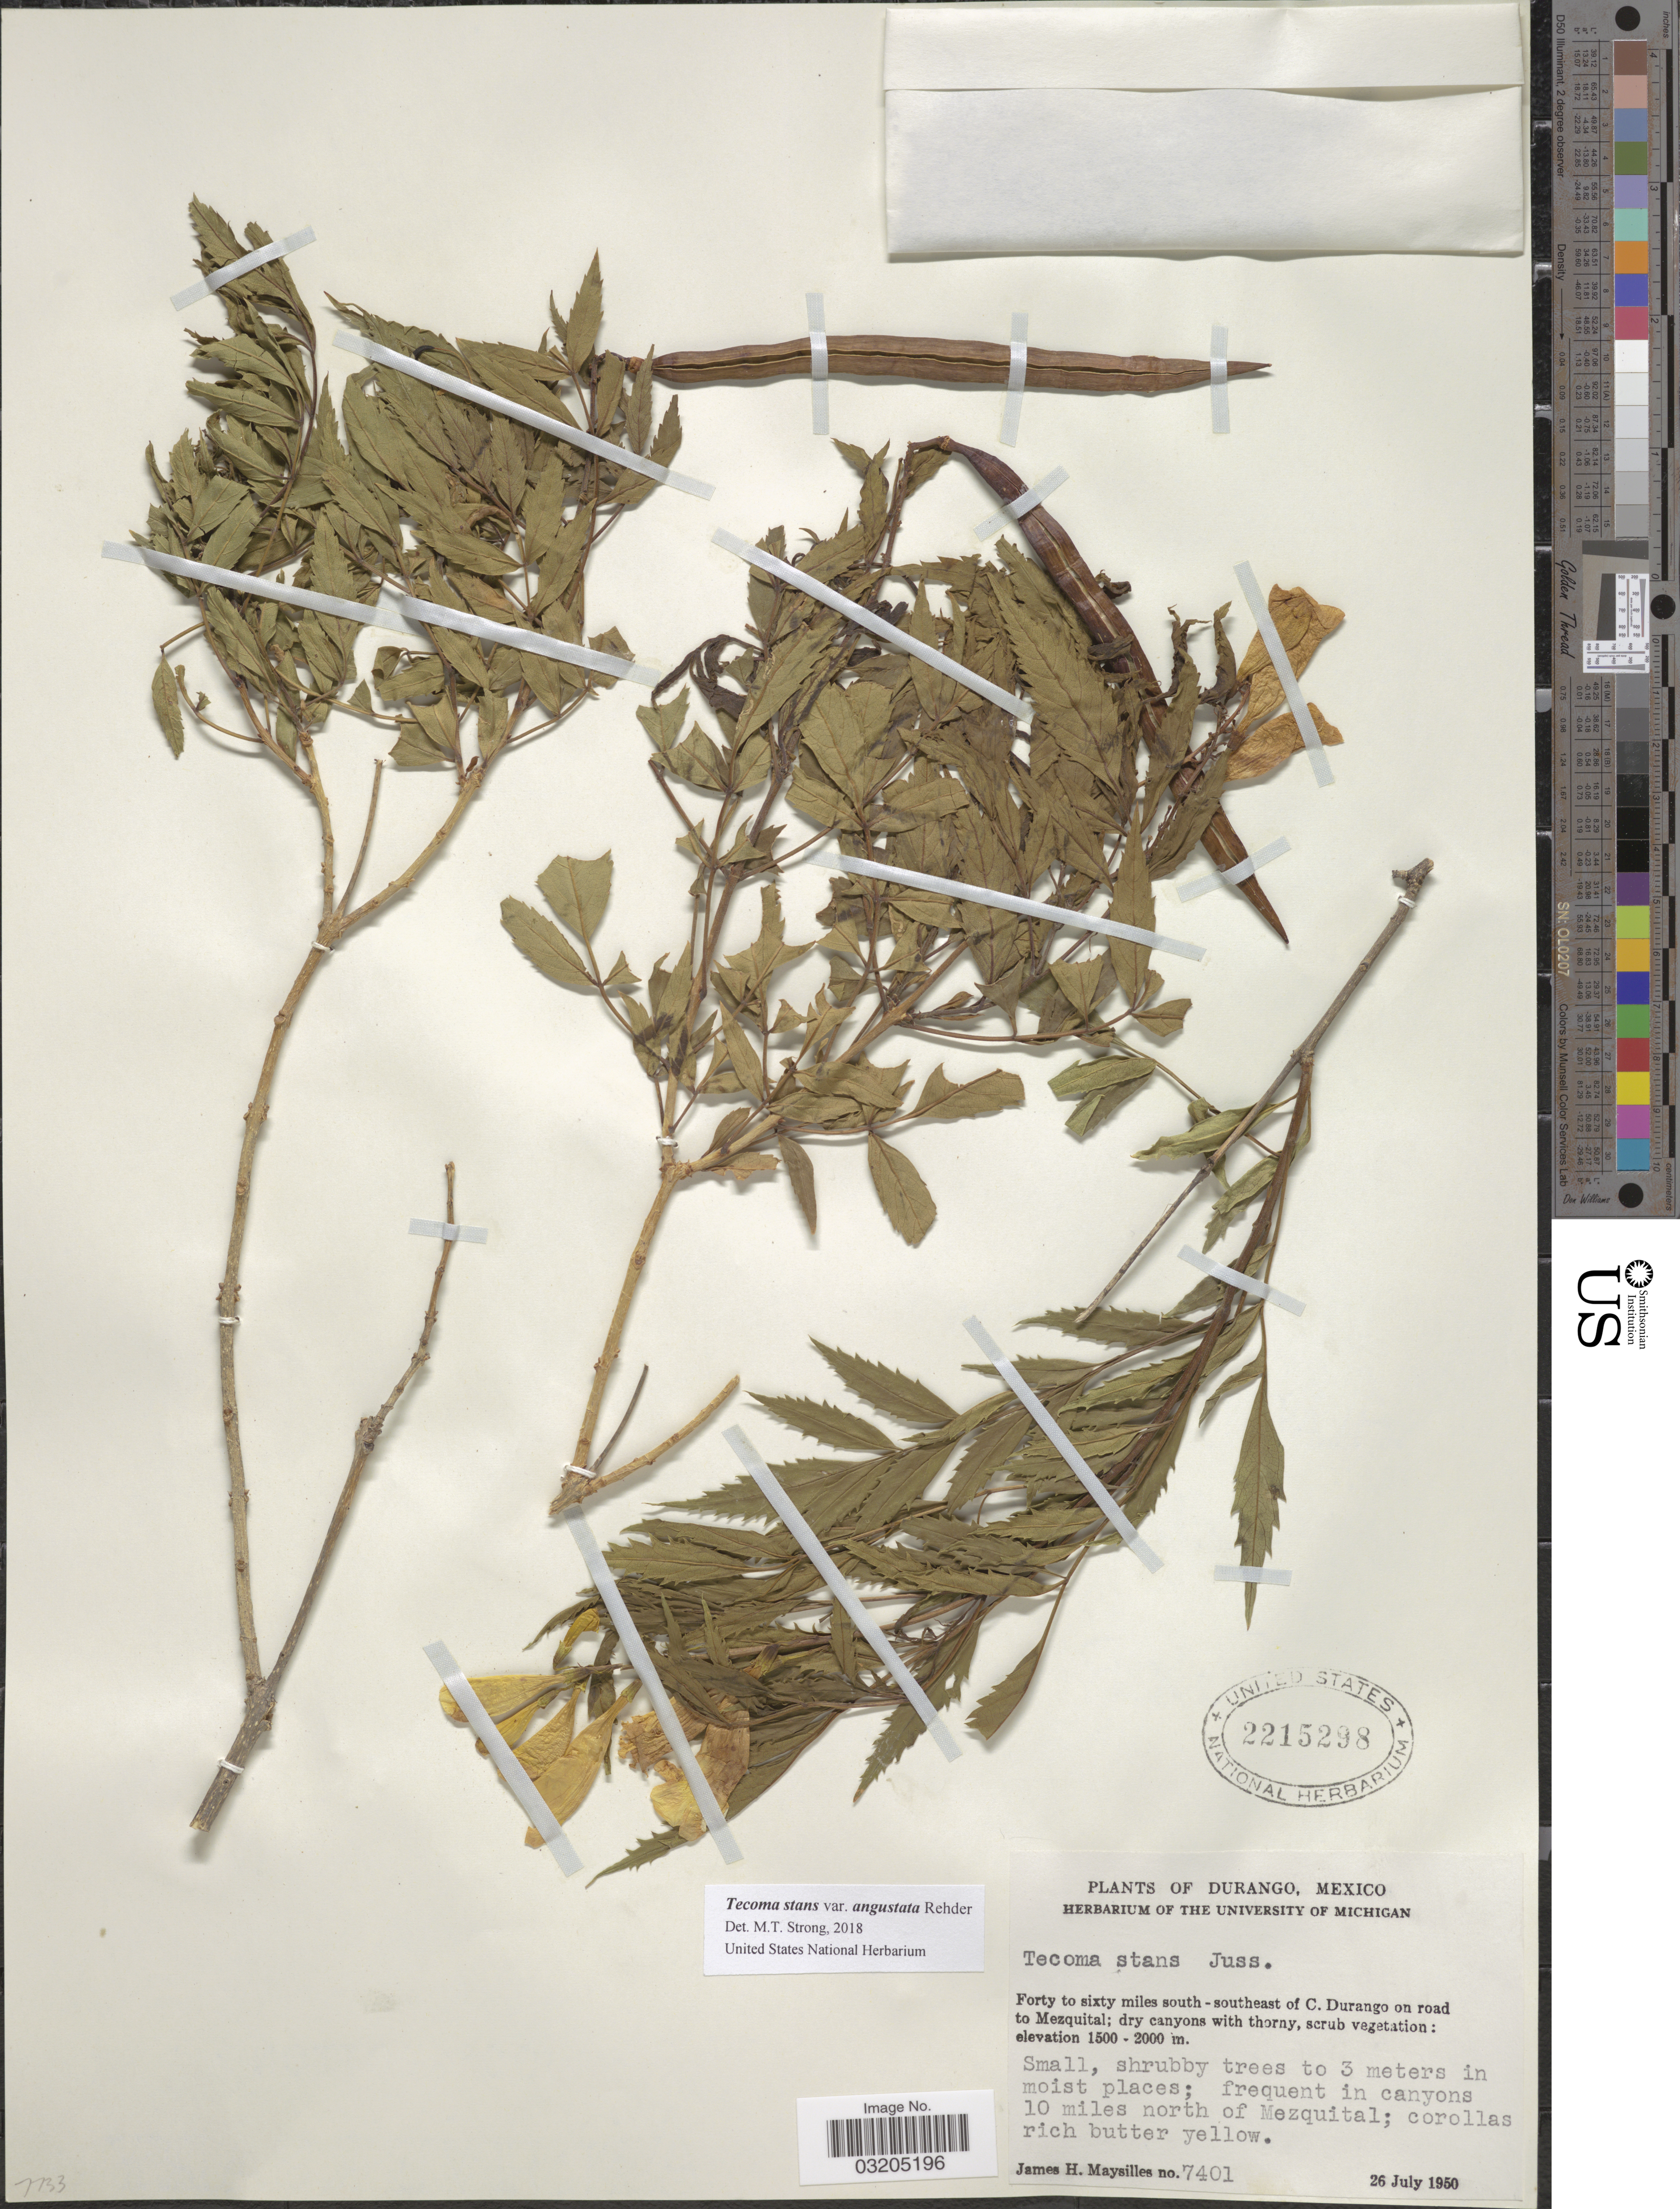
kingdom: Plantae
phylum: Tracheophyta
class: Magnoliopsida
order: Lamiales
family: Bignoniaceae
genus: Tecoma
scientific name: Tecoma stans var. angustata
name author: Rehder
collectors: J. Maysilles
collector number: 7401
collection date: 1950-07-26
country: Mexico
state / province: Durango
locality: Forty to sixty miles south-southeast of C. Durango on road to Mezquital.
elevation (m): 1500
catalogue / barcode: US 2215298